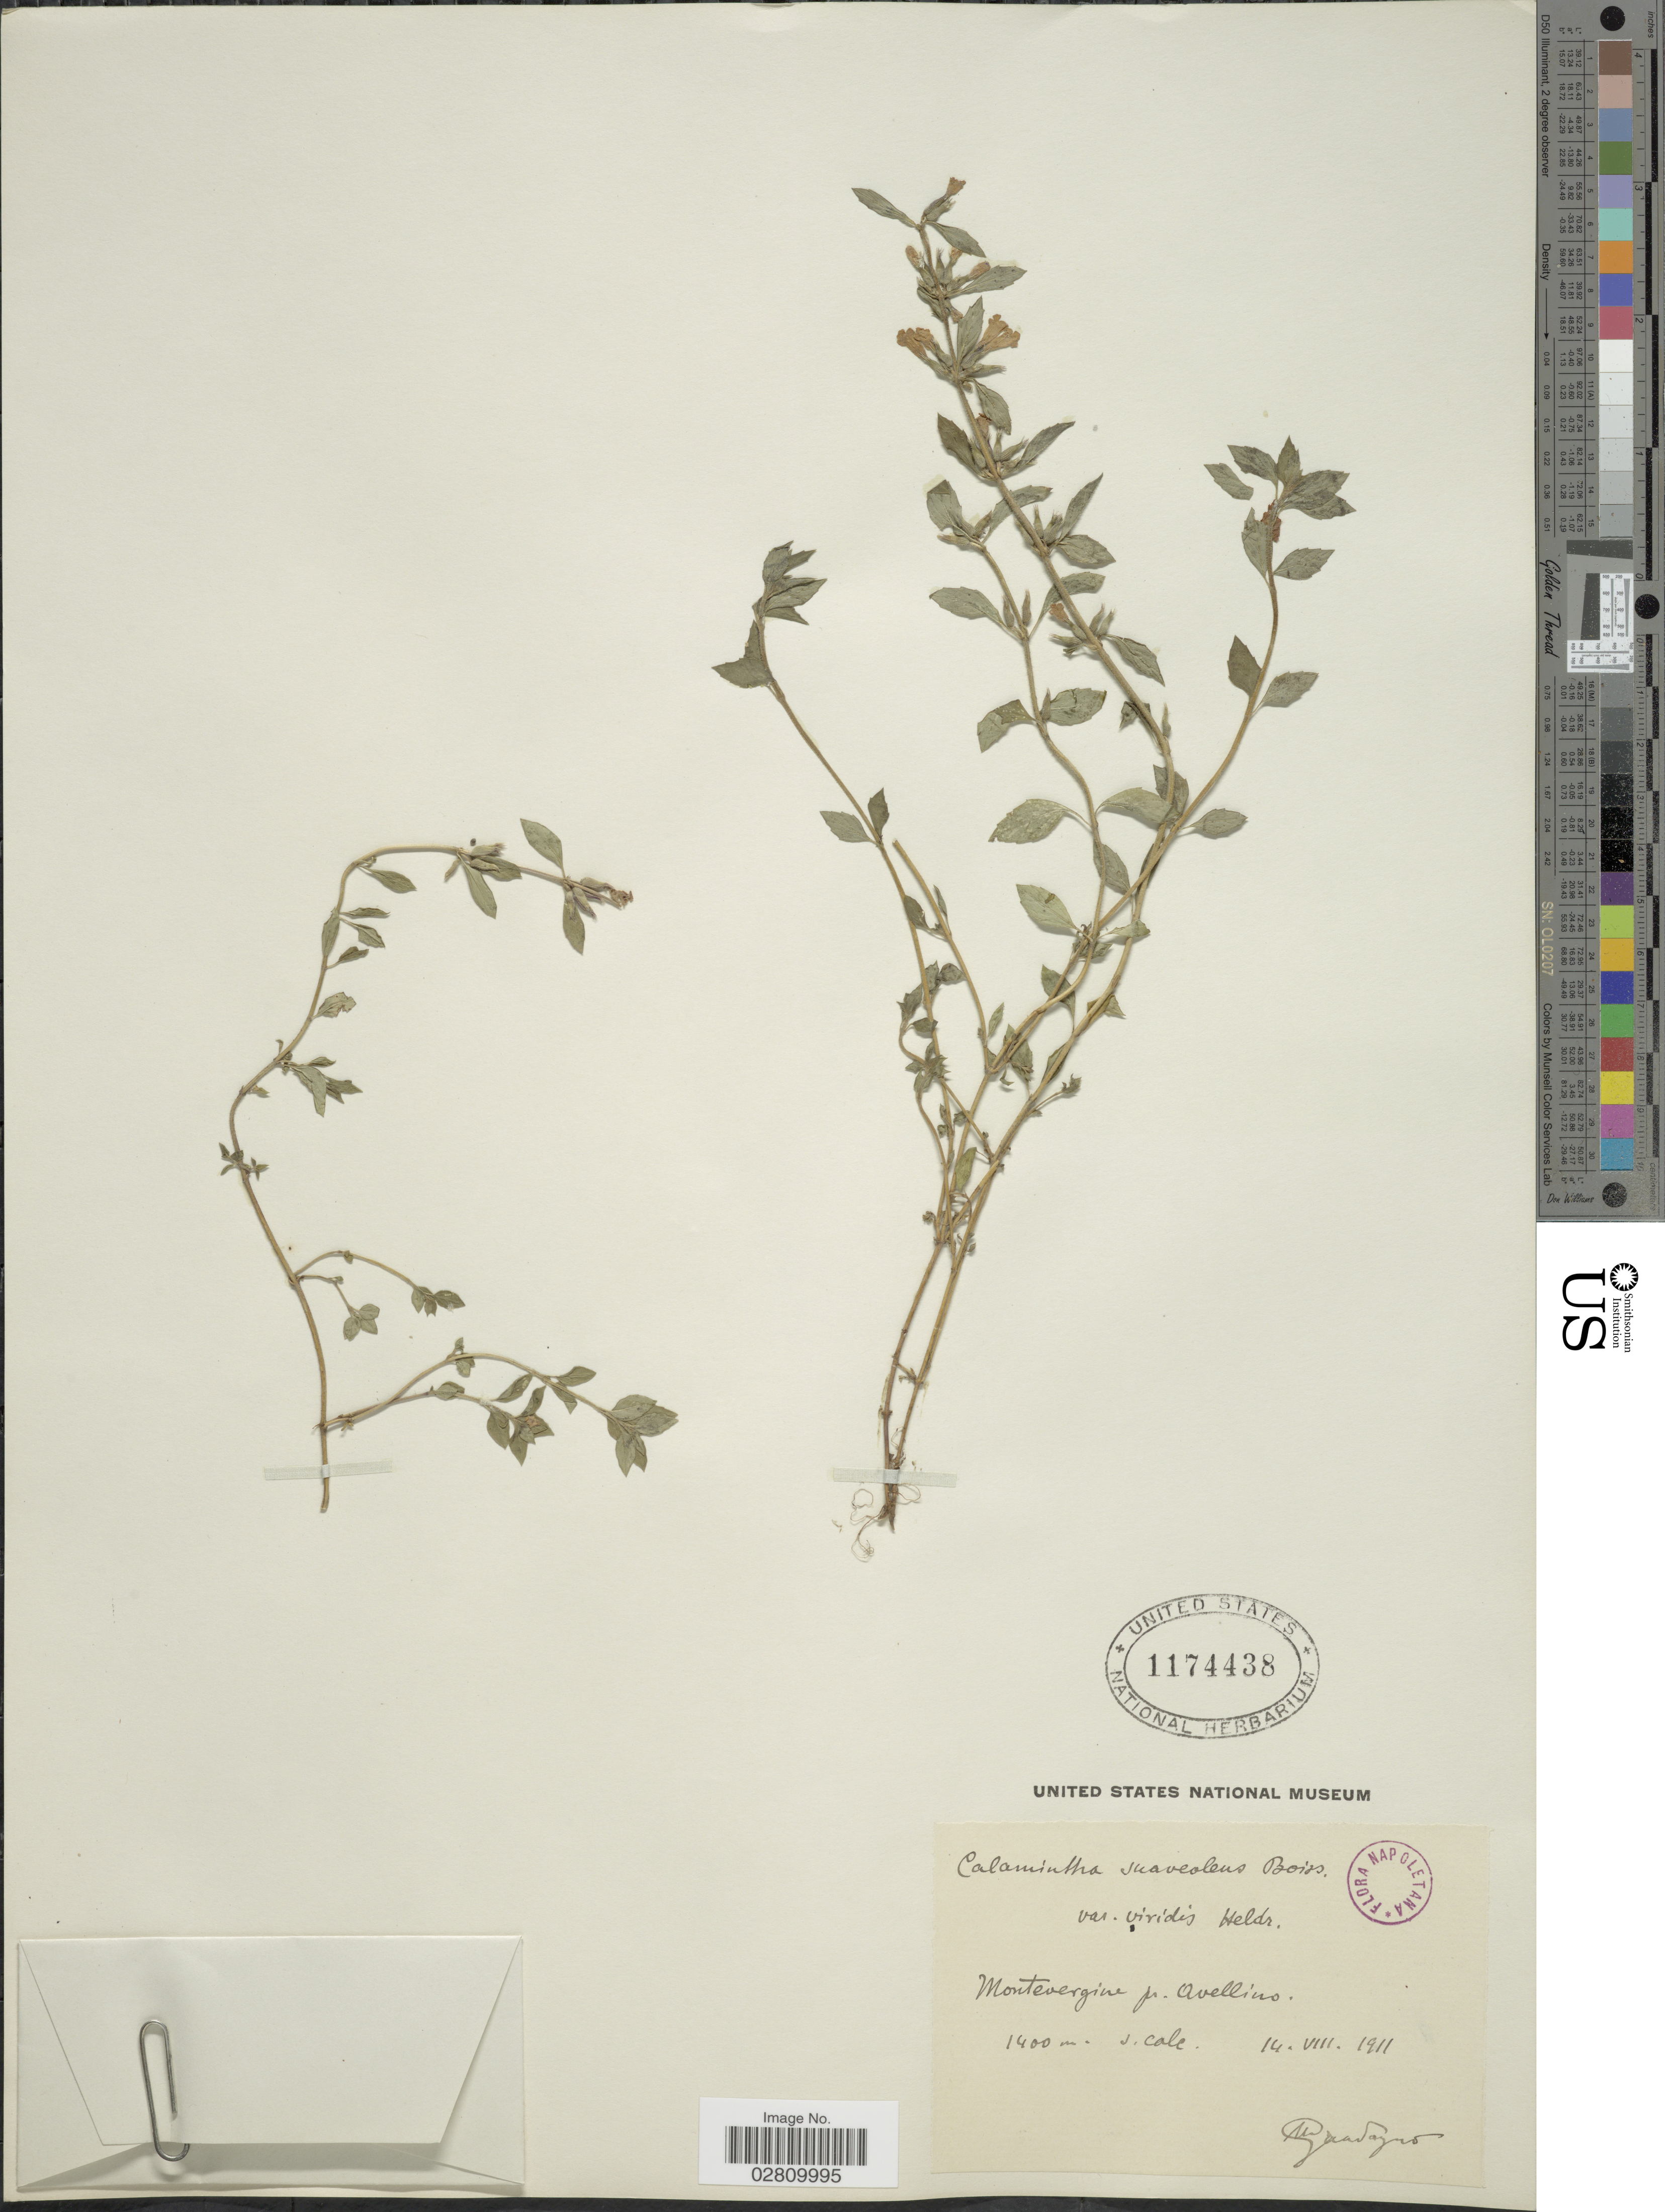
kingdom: Plantae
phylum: Tracheophyta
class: Magnoliopsida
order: Lamiales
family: Lamiaceae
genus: Calamintha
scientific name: Calamintha suaveolens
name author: (Sm.) Boiss.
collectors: G. Guadagno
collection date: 1911-08-14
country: Italy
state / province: Campania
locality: Montevergine pr. Avellino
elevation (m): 1400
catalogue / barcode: US 1174438